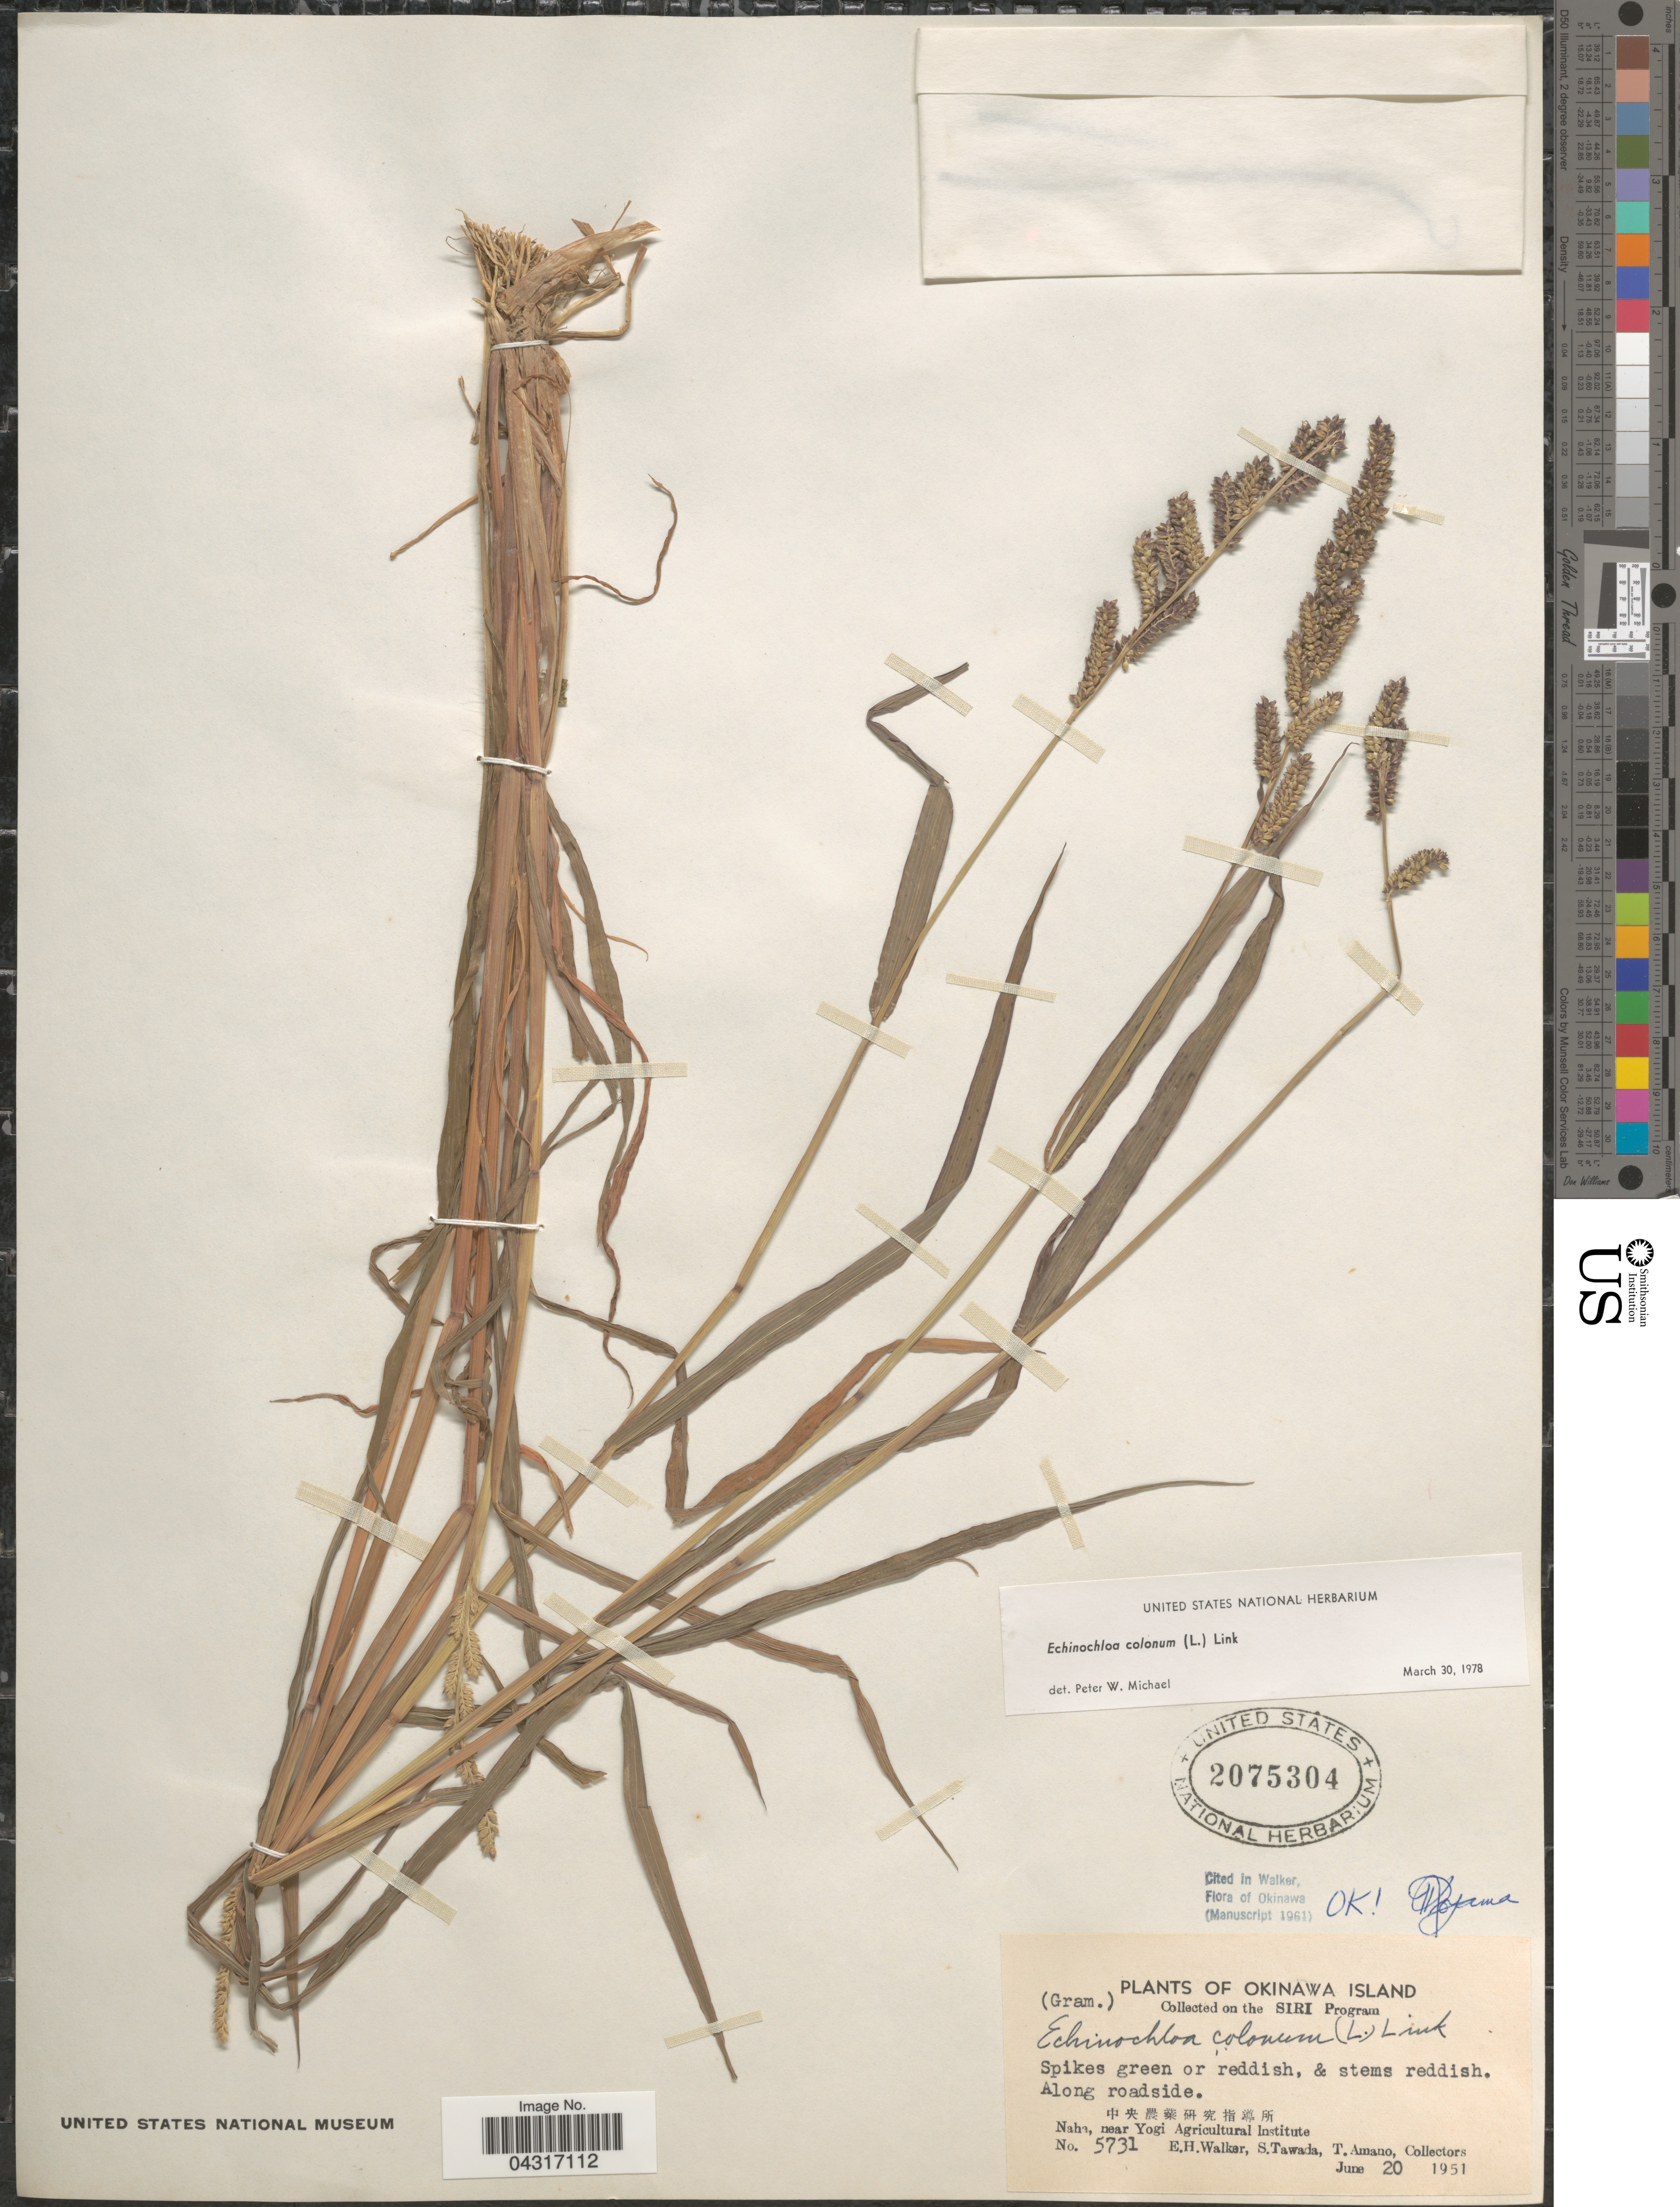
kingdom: Plantae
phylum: Tracheophyta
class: Liliopsida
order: Poales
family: Poaceae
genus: Echinochloa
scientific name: Echinochloa colona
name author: (L.) Link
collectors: E. H. Walker, S. Tawada & T. Amano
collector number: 5731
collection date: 1951-06-20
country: Japan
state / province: Okinawa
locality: Okinawa Island. [Foreign script] Naha, near Yogi Agricultural Institute.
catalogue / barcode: US 2075304